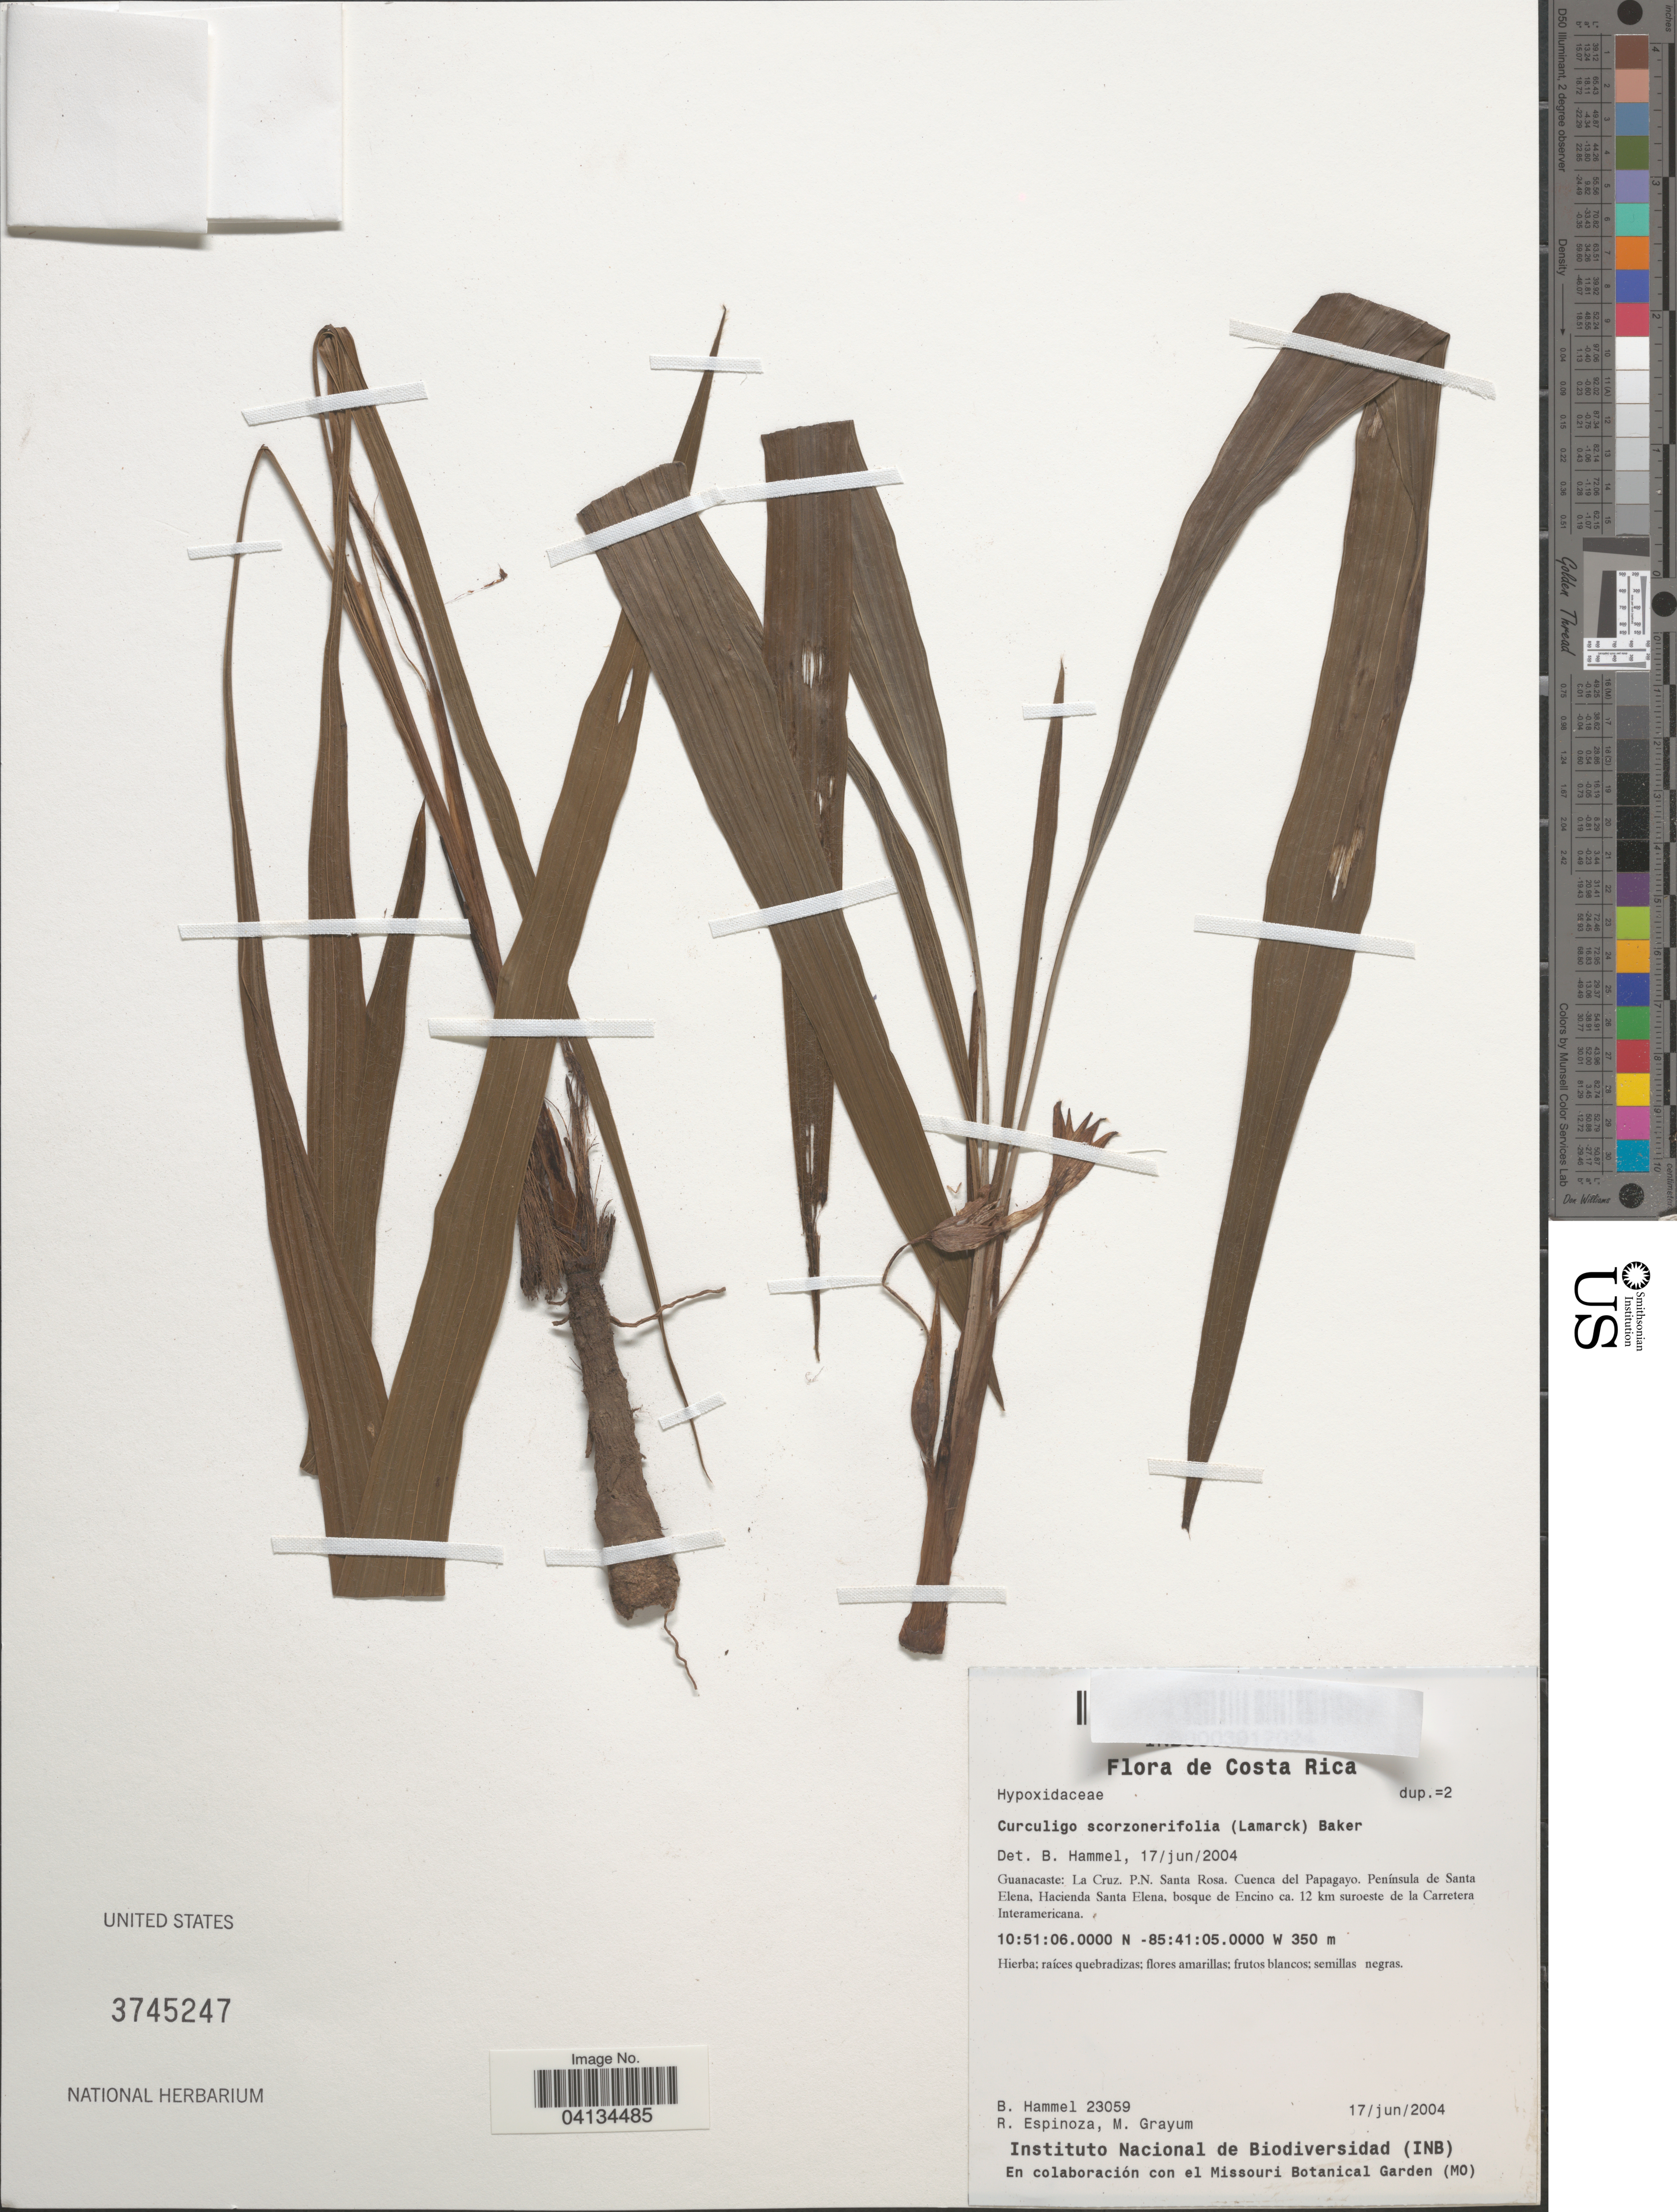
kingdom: Plantae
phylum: Tracheophyta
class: Liliopsida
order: Asparagales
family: Hypoxidaceae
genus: Curculigo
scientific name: Curculigo scorzonerifolia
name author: (Lam.) Baker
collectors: B. Hammel, R. Espinoza & M. H. Grayum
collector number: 23059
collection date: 2004-06-17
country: Costa Rica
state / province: Guanacaste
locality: La Cruz. P.N. Santa Rosa. Cuenca del Papagayo. Península de Santa Elena, Hacienda Santa Elena, bosque de Encino ca. 12 km suroeste de la Carretera Interamericana.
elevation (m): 350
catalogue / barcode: US 3745247